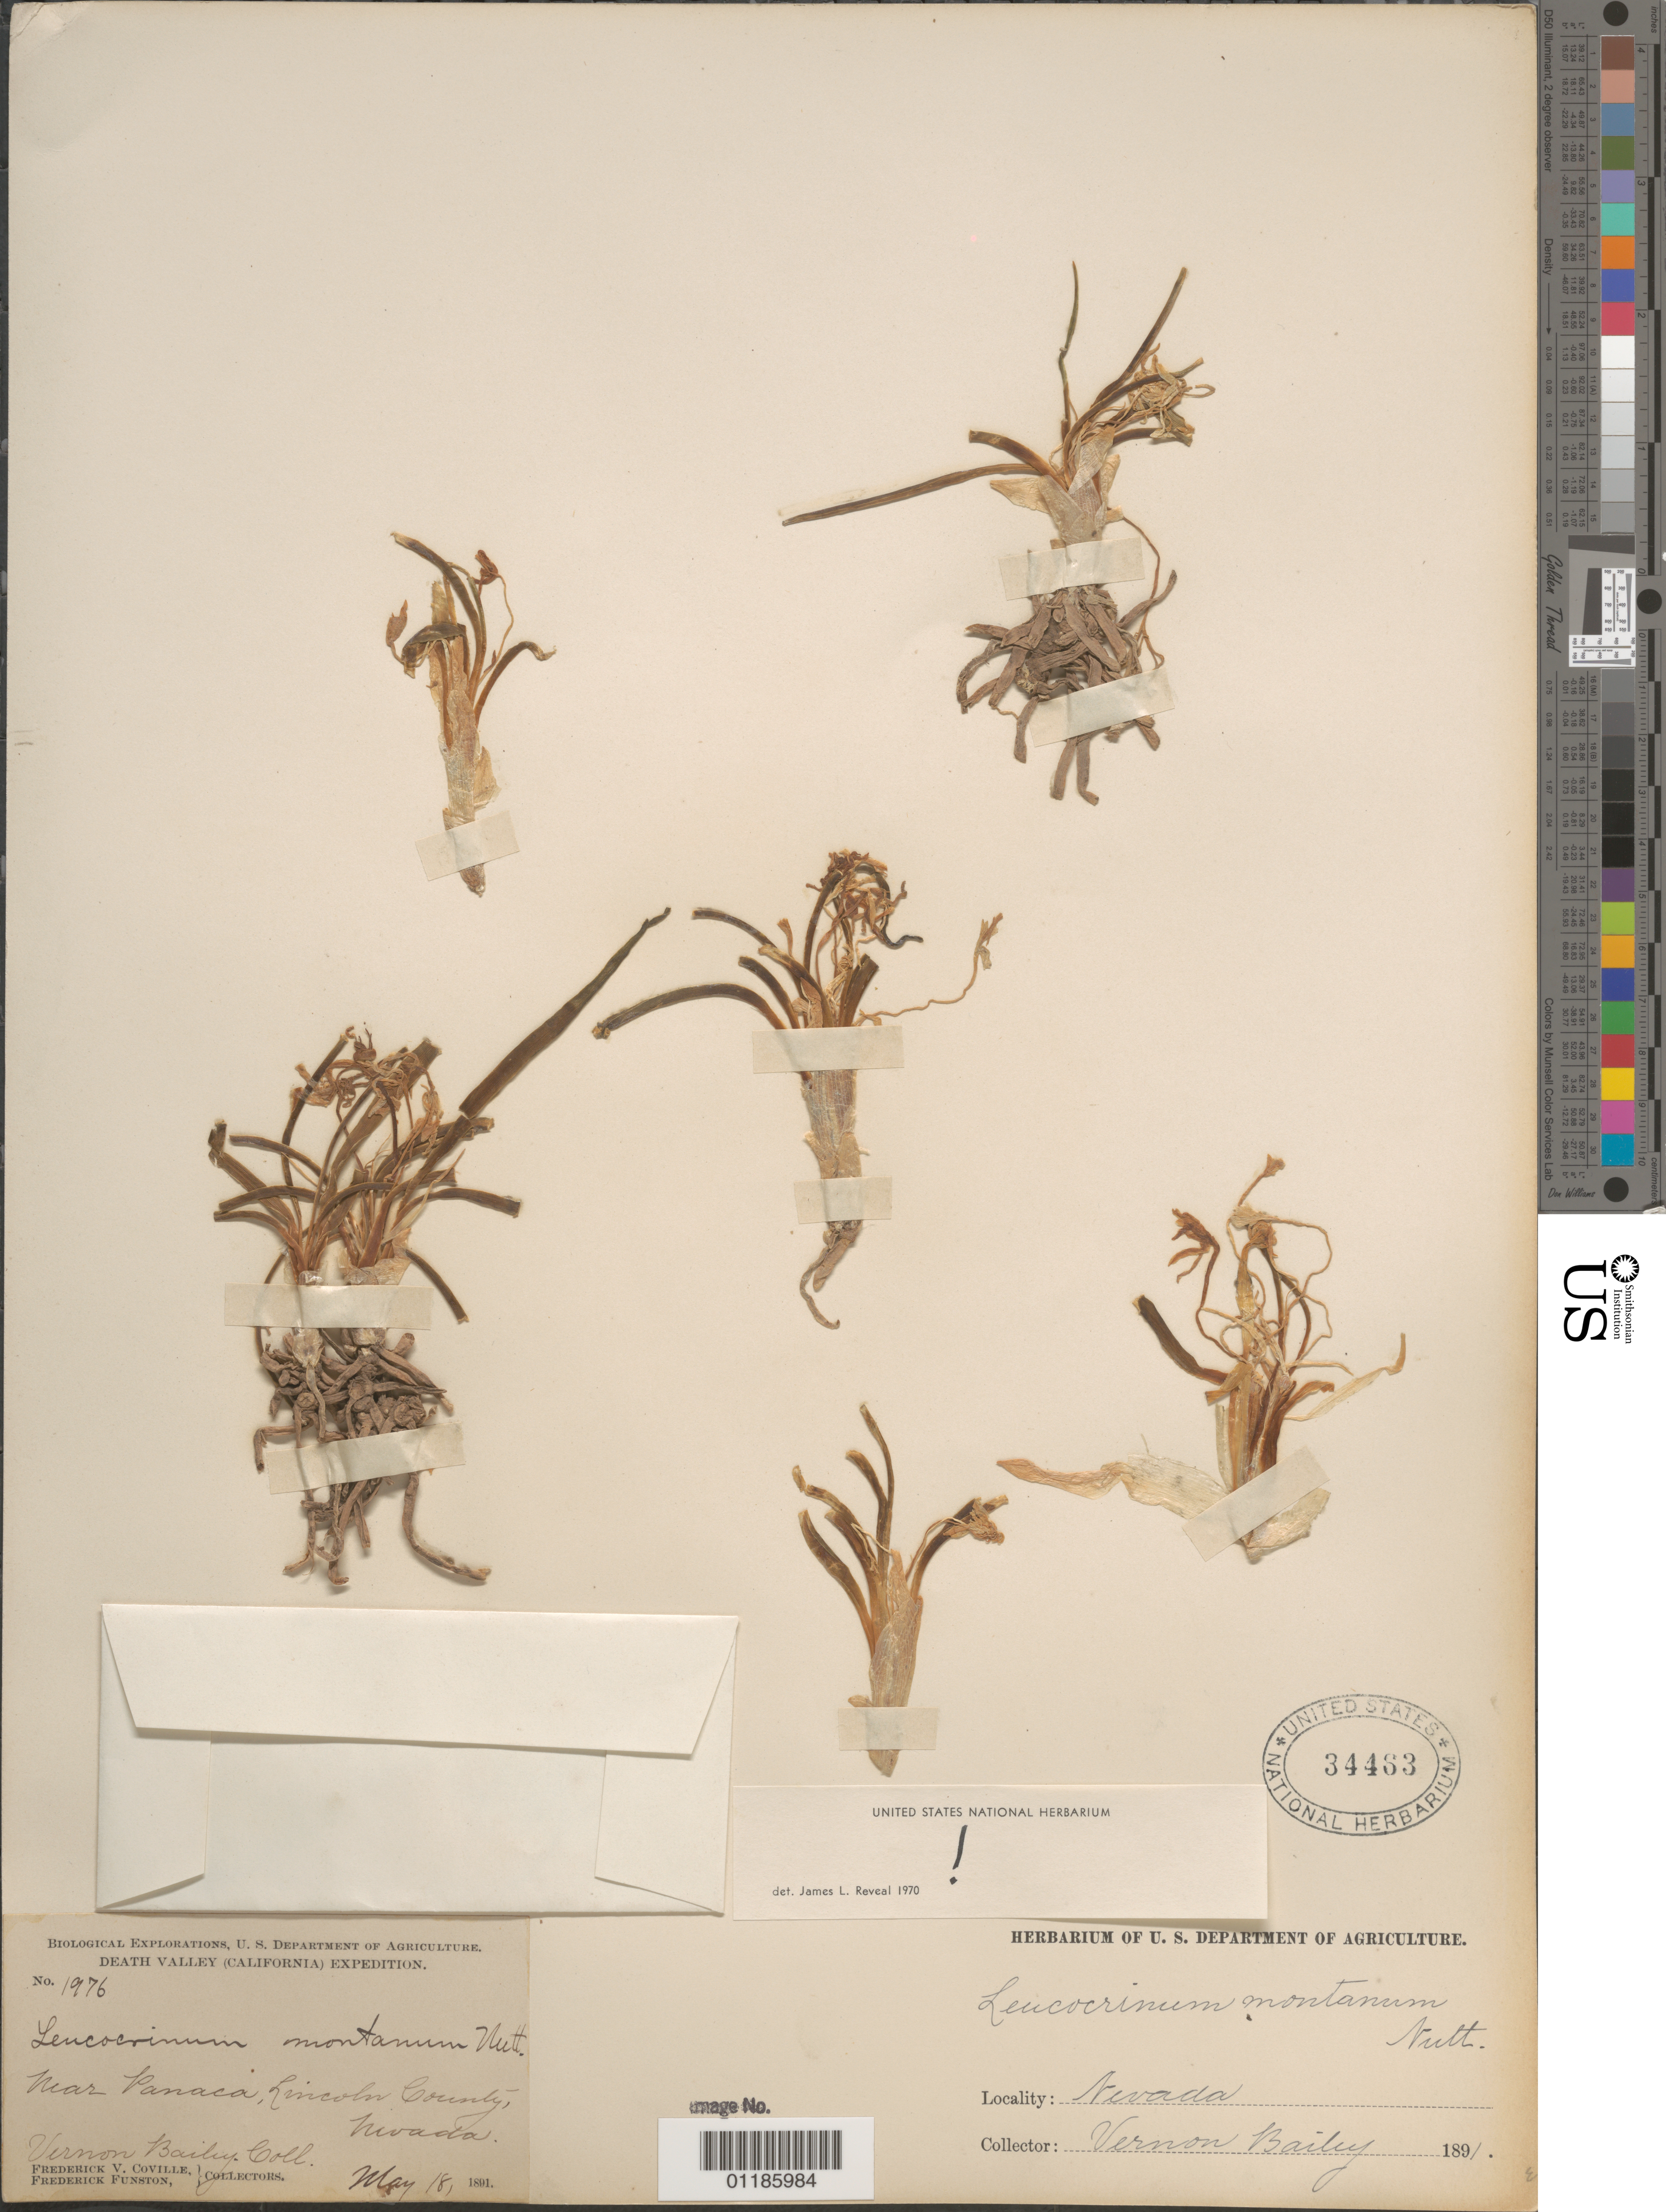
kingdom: Plantae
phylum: Tracheophyta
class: Liliopsida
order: Asparagales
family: Asparagaceae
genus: Leucocrinum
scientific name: Leucocrinum montanum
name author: Nutt.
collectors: V. O. Bailey, F. V. Coville & F. Funston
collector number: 1976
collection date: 1891-05-18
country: United States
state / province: Nevada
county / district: Lincoln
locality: near Panaca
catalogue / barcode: US 34483